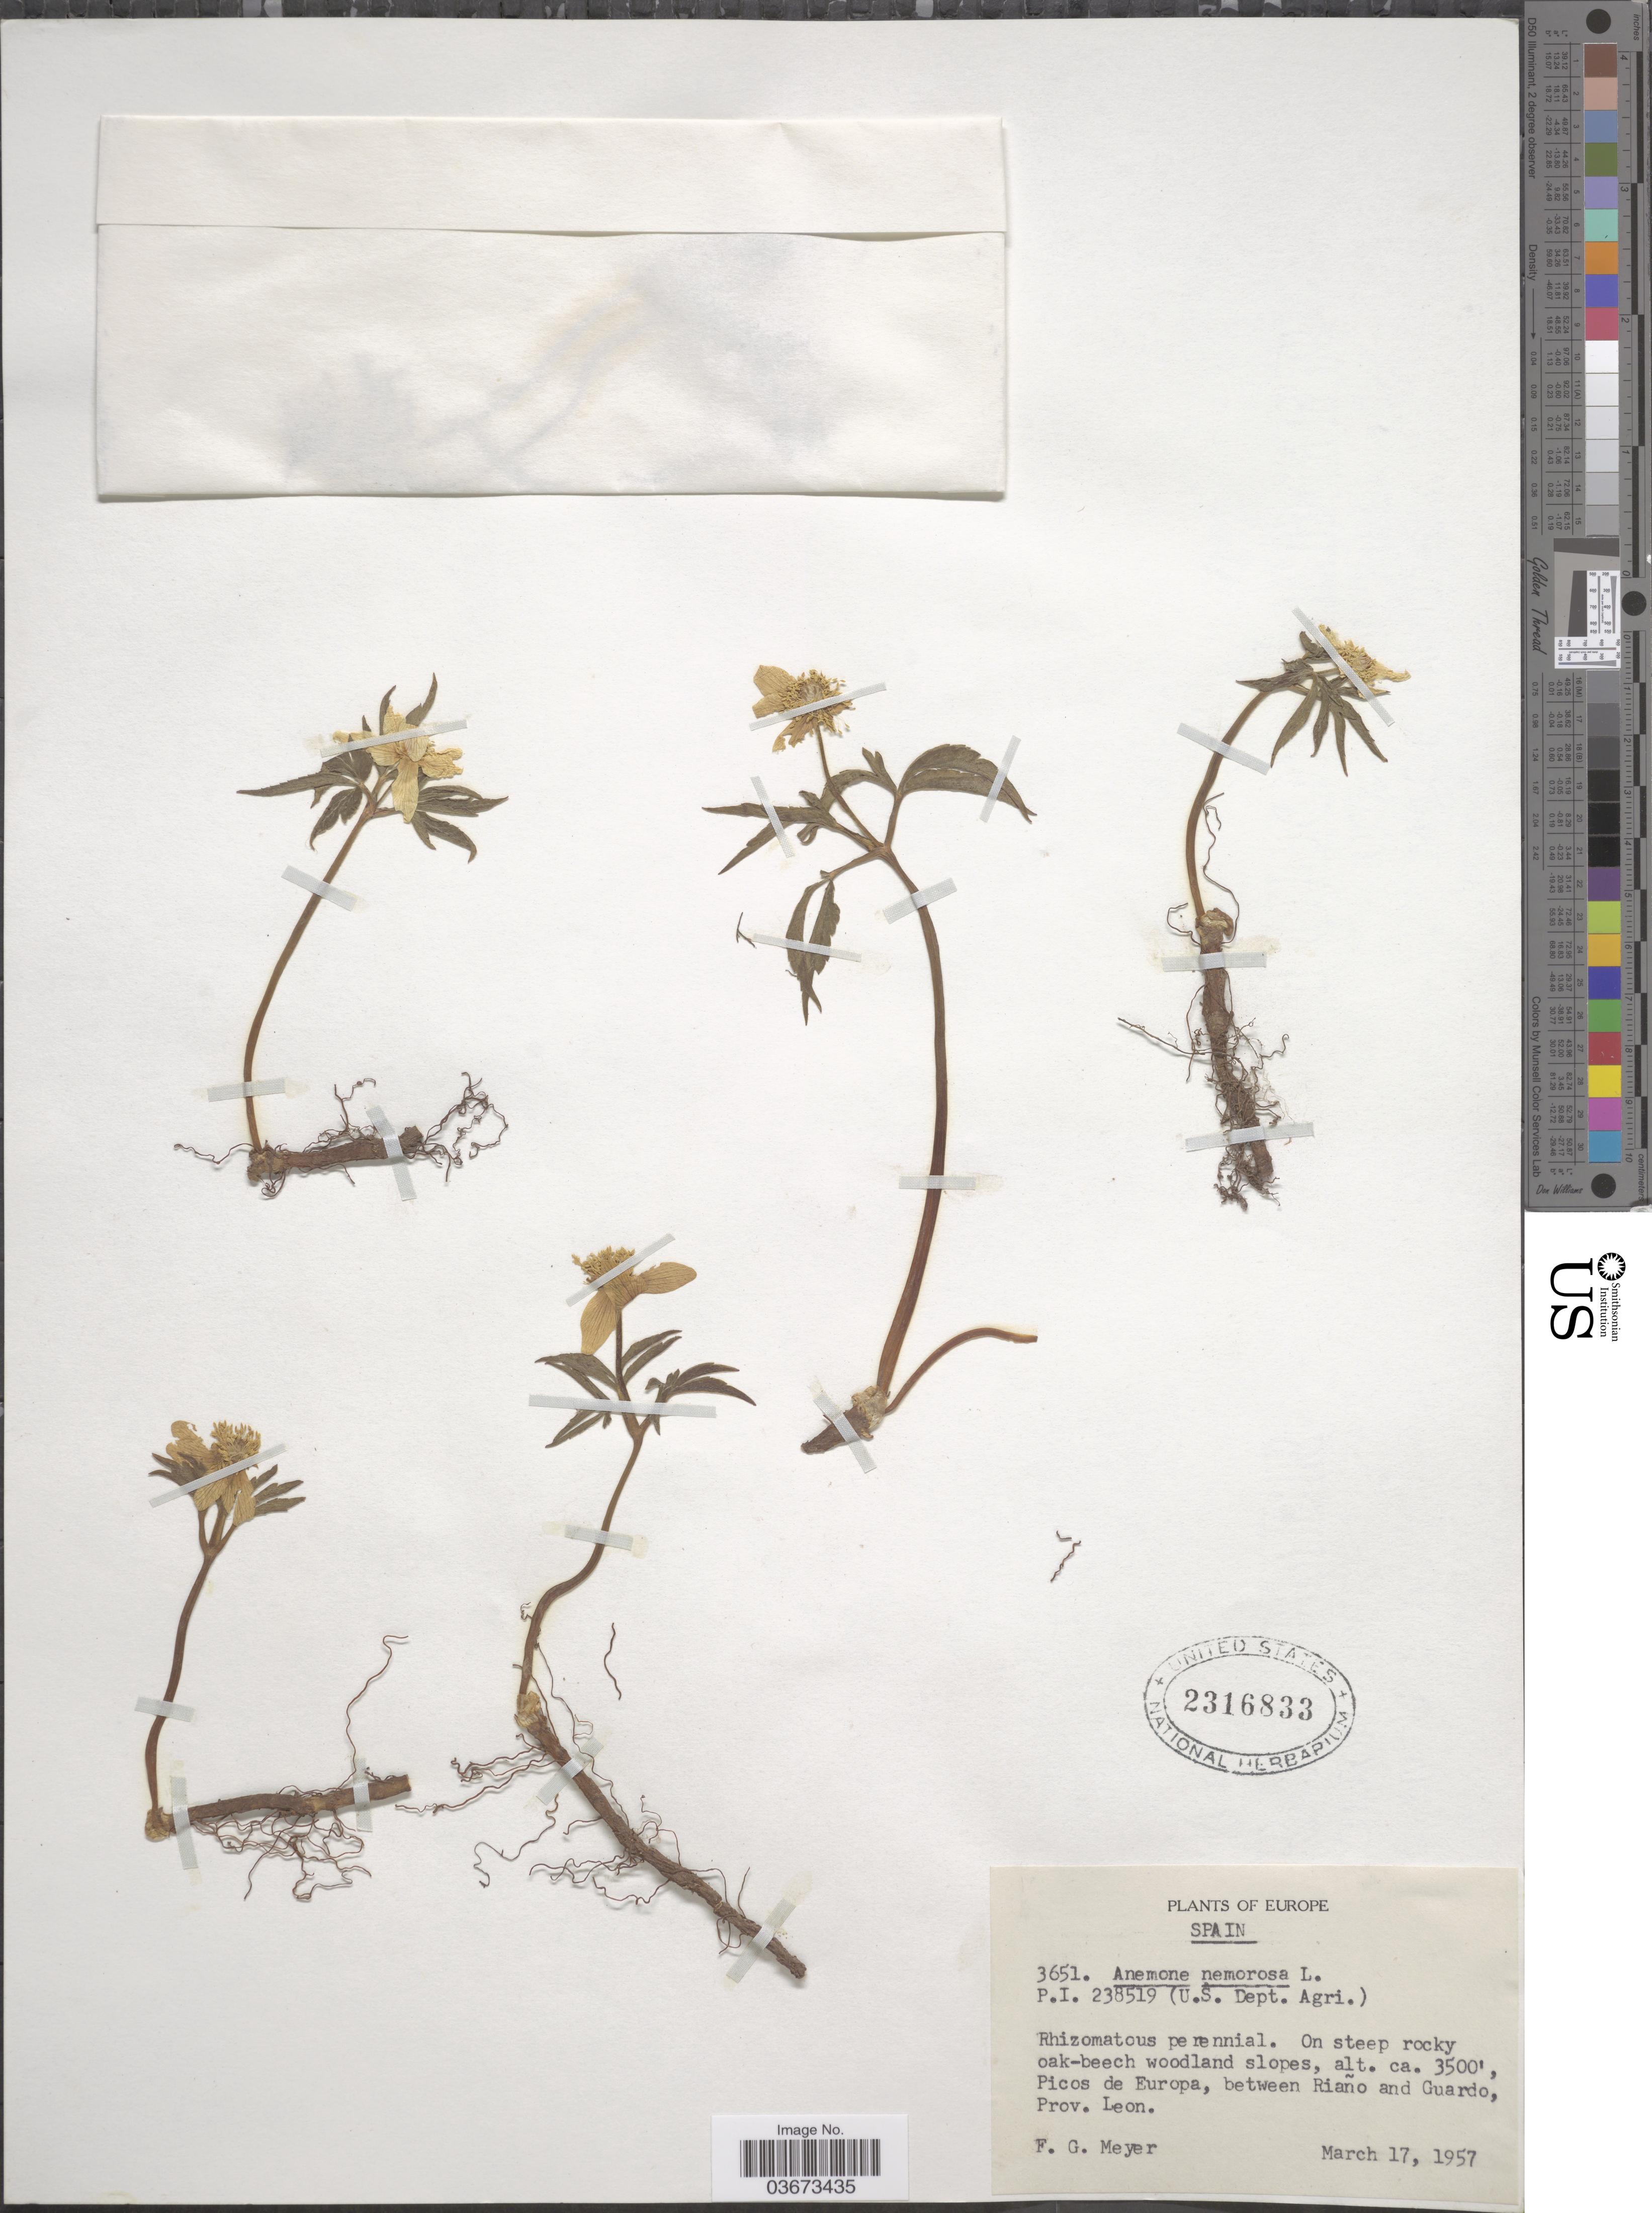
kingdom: Plantae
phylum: Tracheophyta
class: Magnoliopsida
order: Ranunculales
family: Ranunculaceae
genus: Anemone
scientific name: Anemone nemorosa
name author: L.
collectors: F. G. Meyer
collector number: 3651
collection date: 1957-03-17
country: Spain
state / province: Castilla y León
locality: Picos de Europa, between Riaño and Guardo, Prov. Leon.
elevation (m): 1067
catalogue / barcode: US 2316833